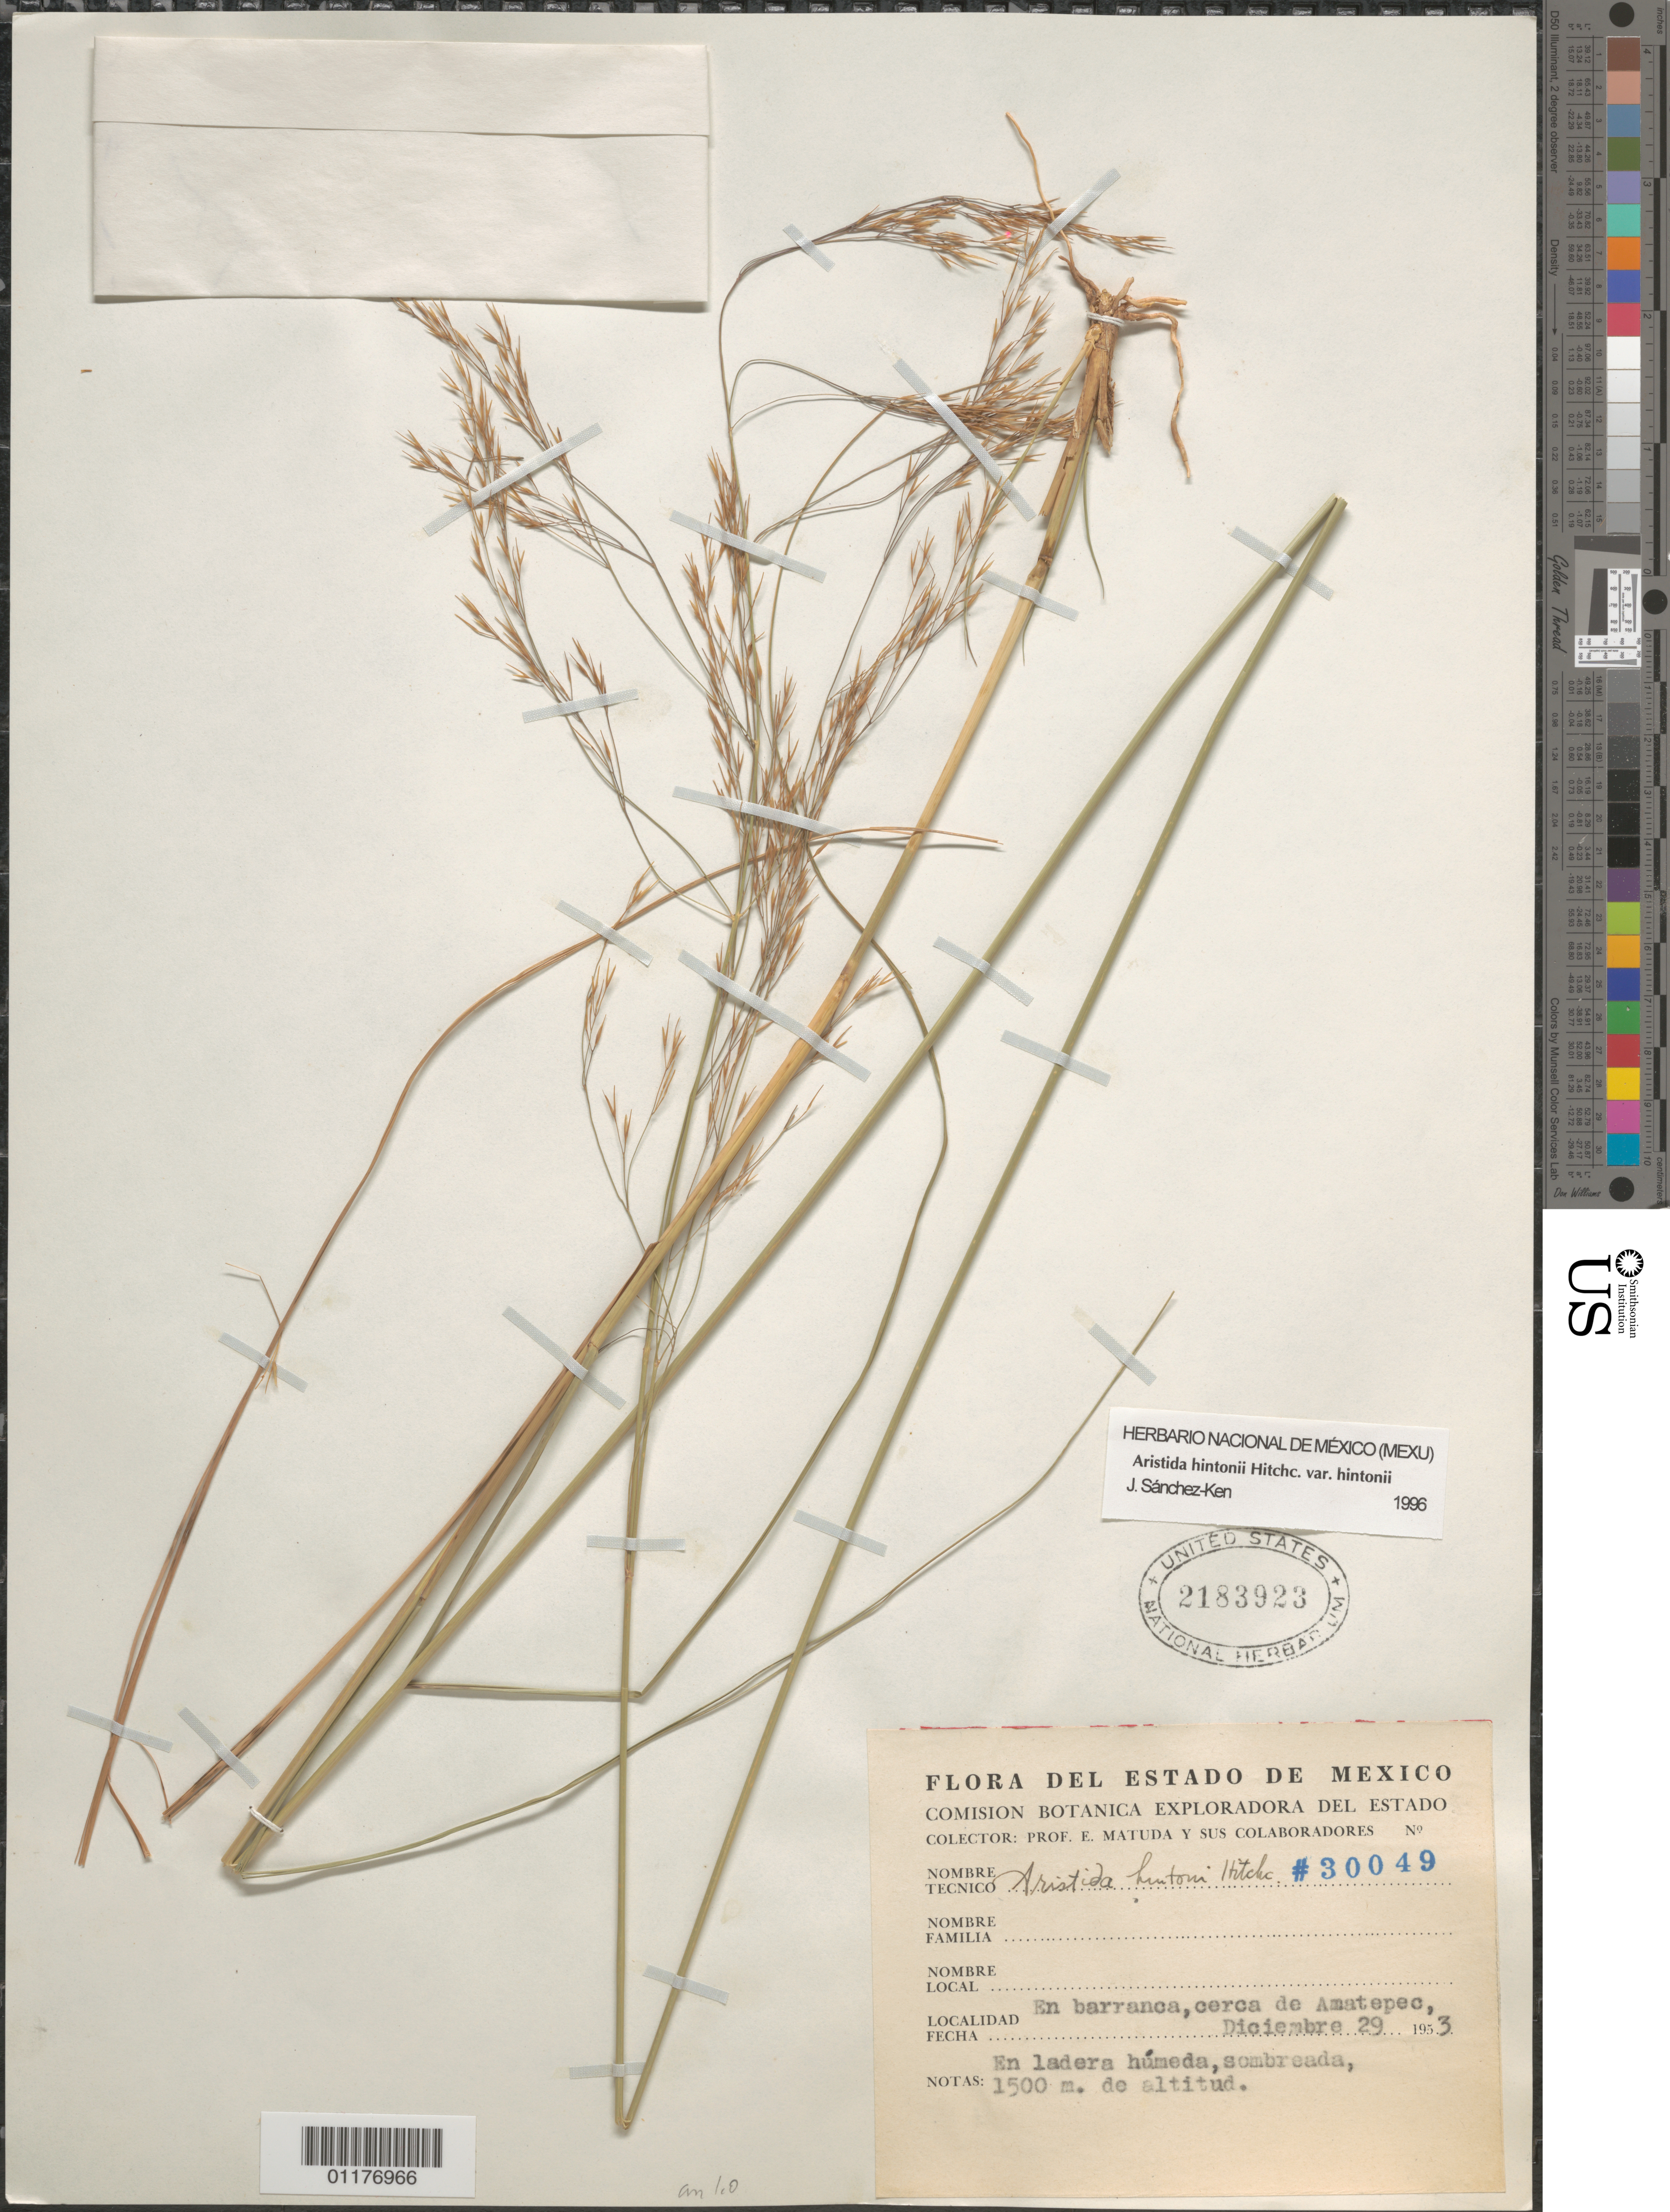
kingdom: Plantae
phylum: Tracheophyta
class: Liliopsida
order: Poales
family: Poaceae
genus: Aristida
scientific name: Aristida hintonii var. hintonii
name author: Hitchc.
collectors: E. Matuda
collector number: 30049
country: Mexico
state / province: México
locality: En barranca, Cerca de Amatepec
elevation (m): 1500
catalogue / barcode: US 2183923